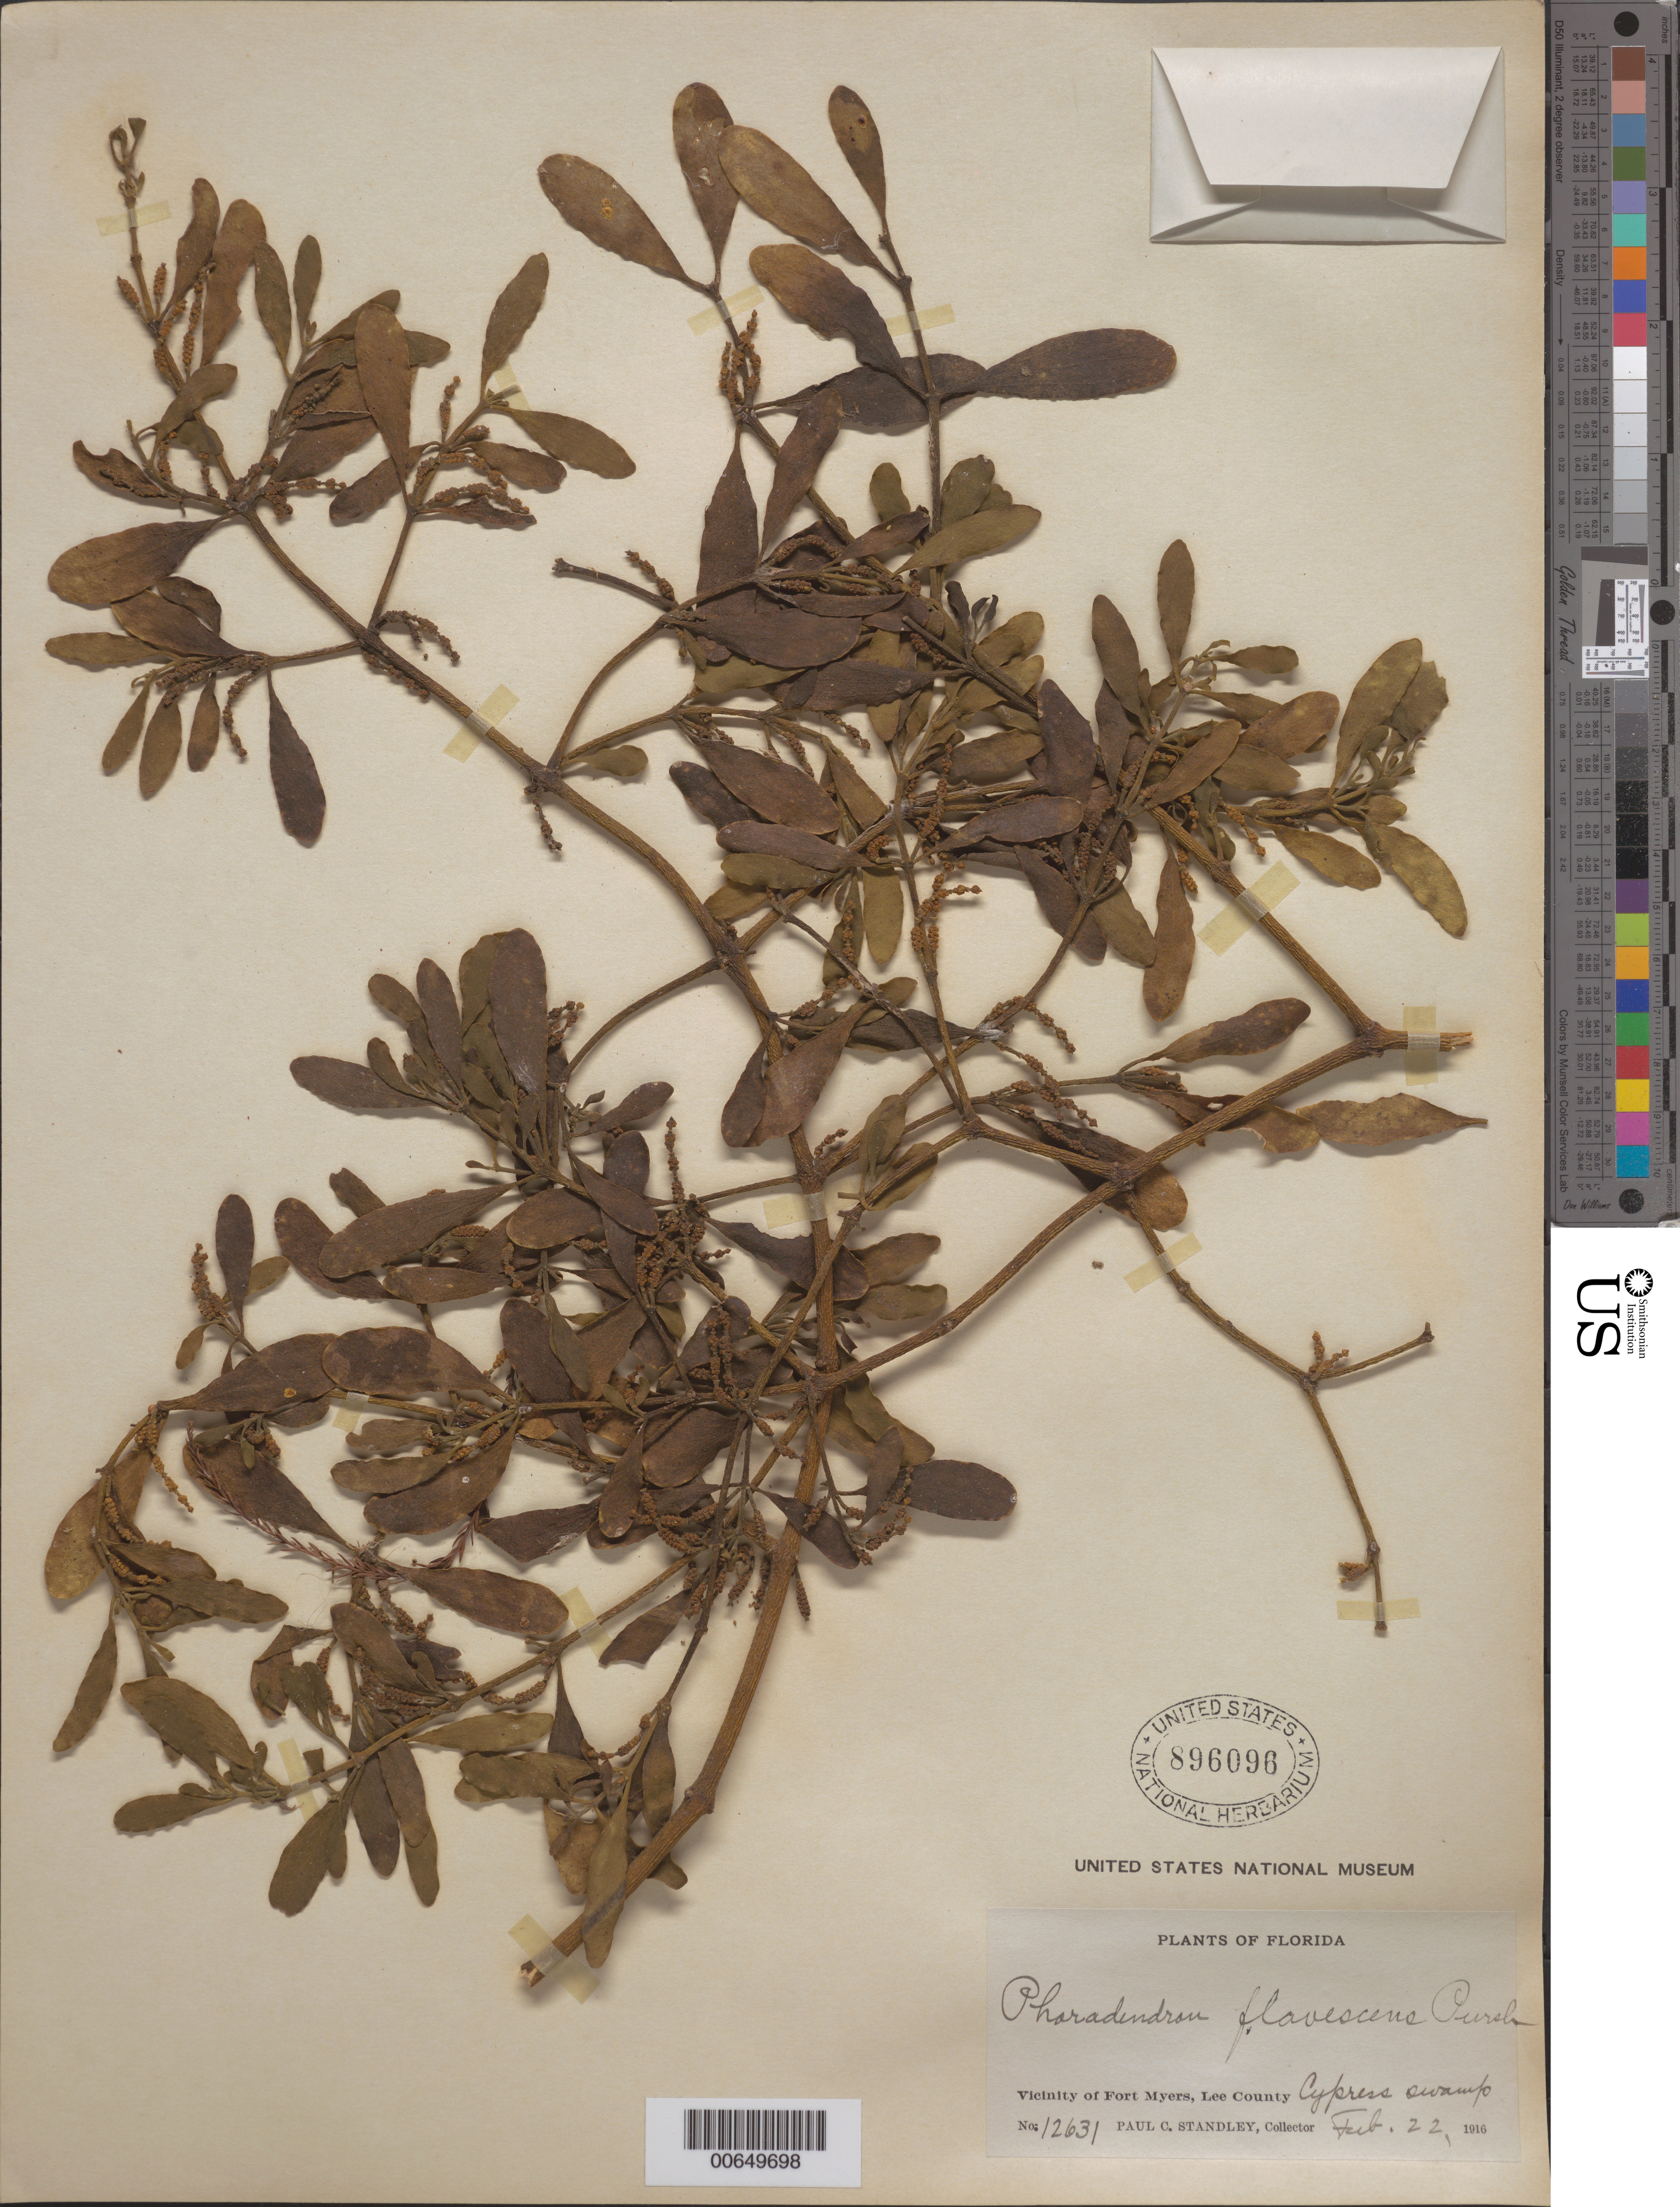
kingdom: Plantae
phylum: Tracheophyta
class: Magnoliopsida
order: Santalales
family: Viscaceae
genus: Phoradendron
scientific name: Phoradendron leucarpum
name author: (Raf.) Reveal & M.C. Johnst.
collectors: P. C. Standley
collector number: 12631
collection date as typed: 22 Feb 1916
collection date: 1916-02-22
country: United States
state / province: Florida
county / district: Lee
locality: Vicinity of Ft. Myers.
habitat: Cypress swamp.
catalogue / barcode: US 896096